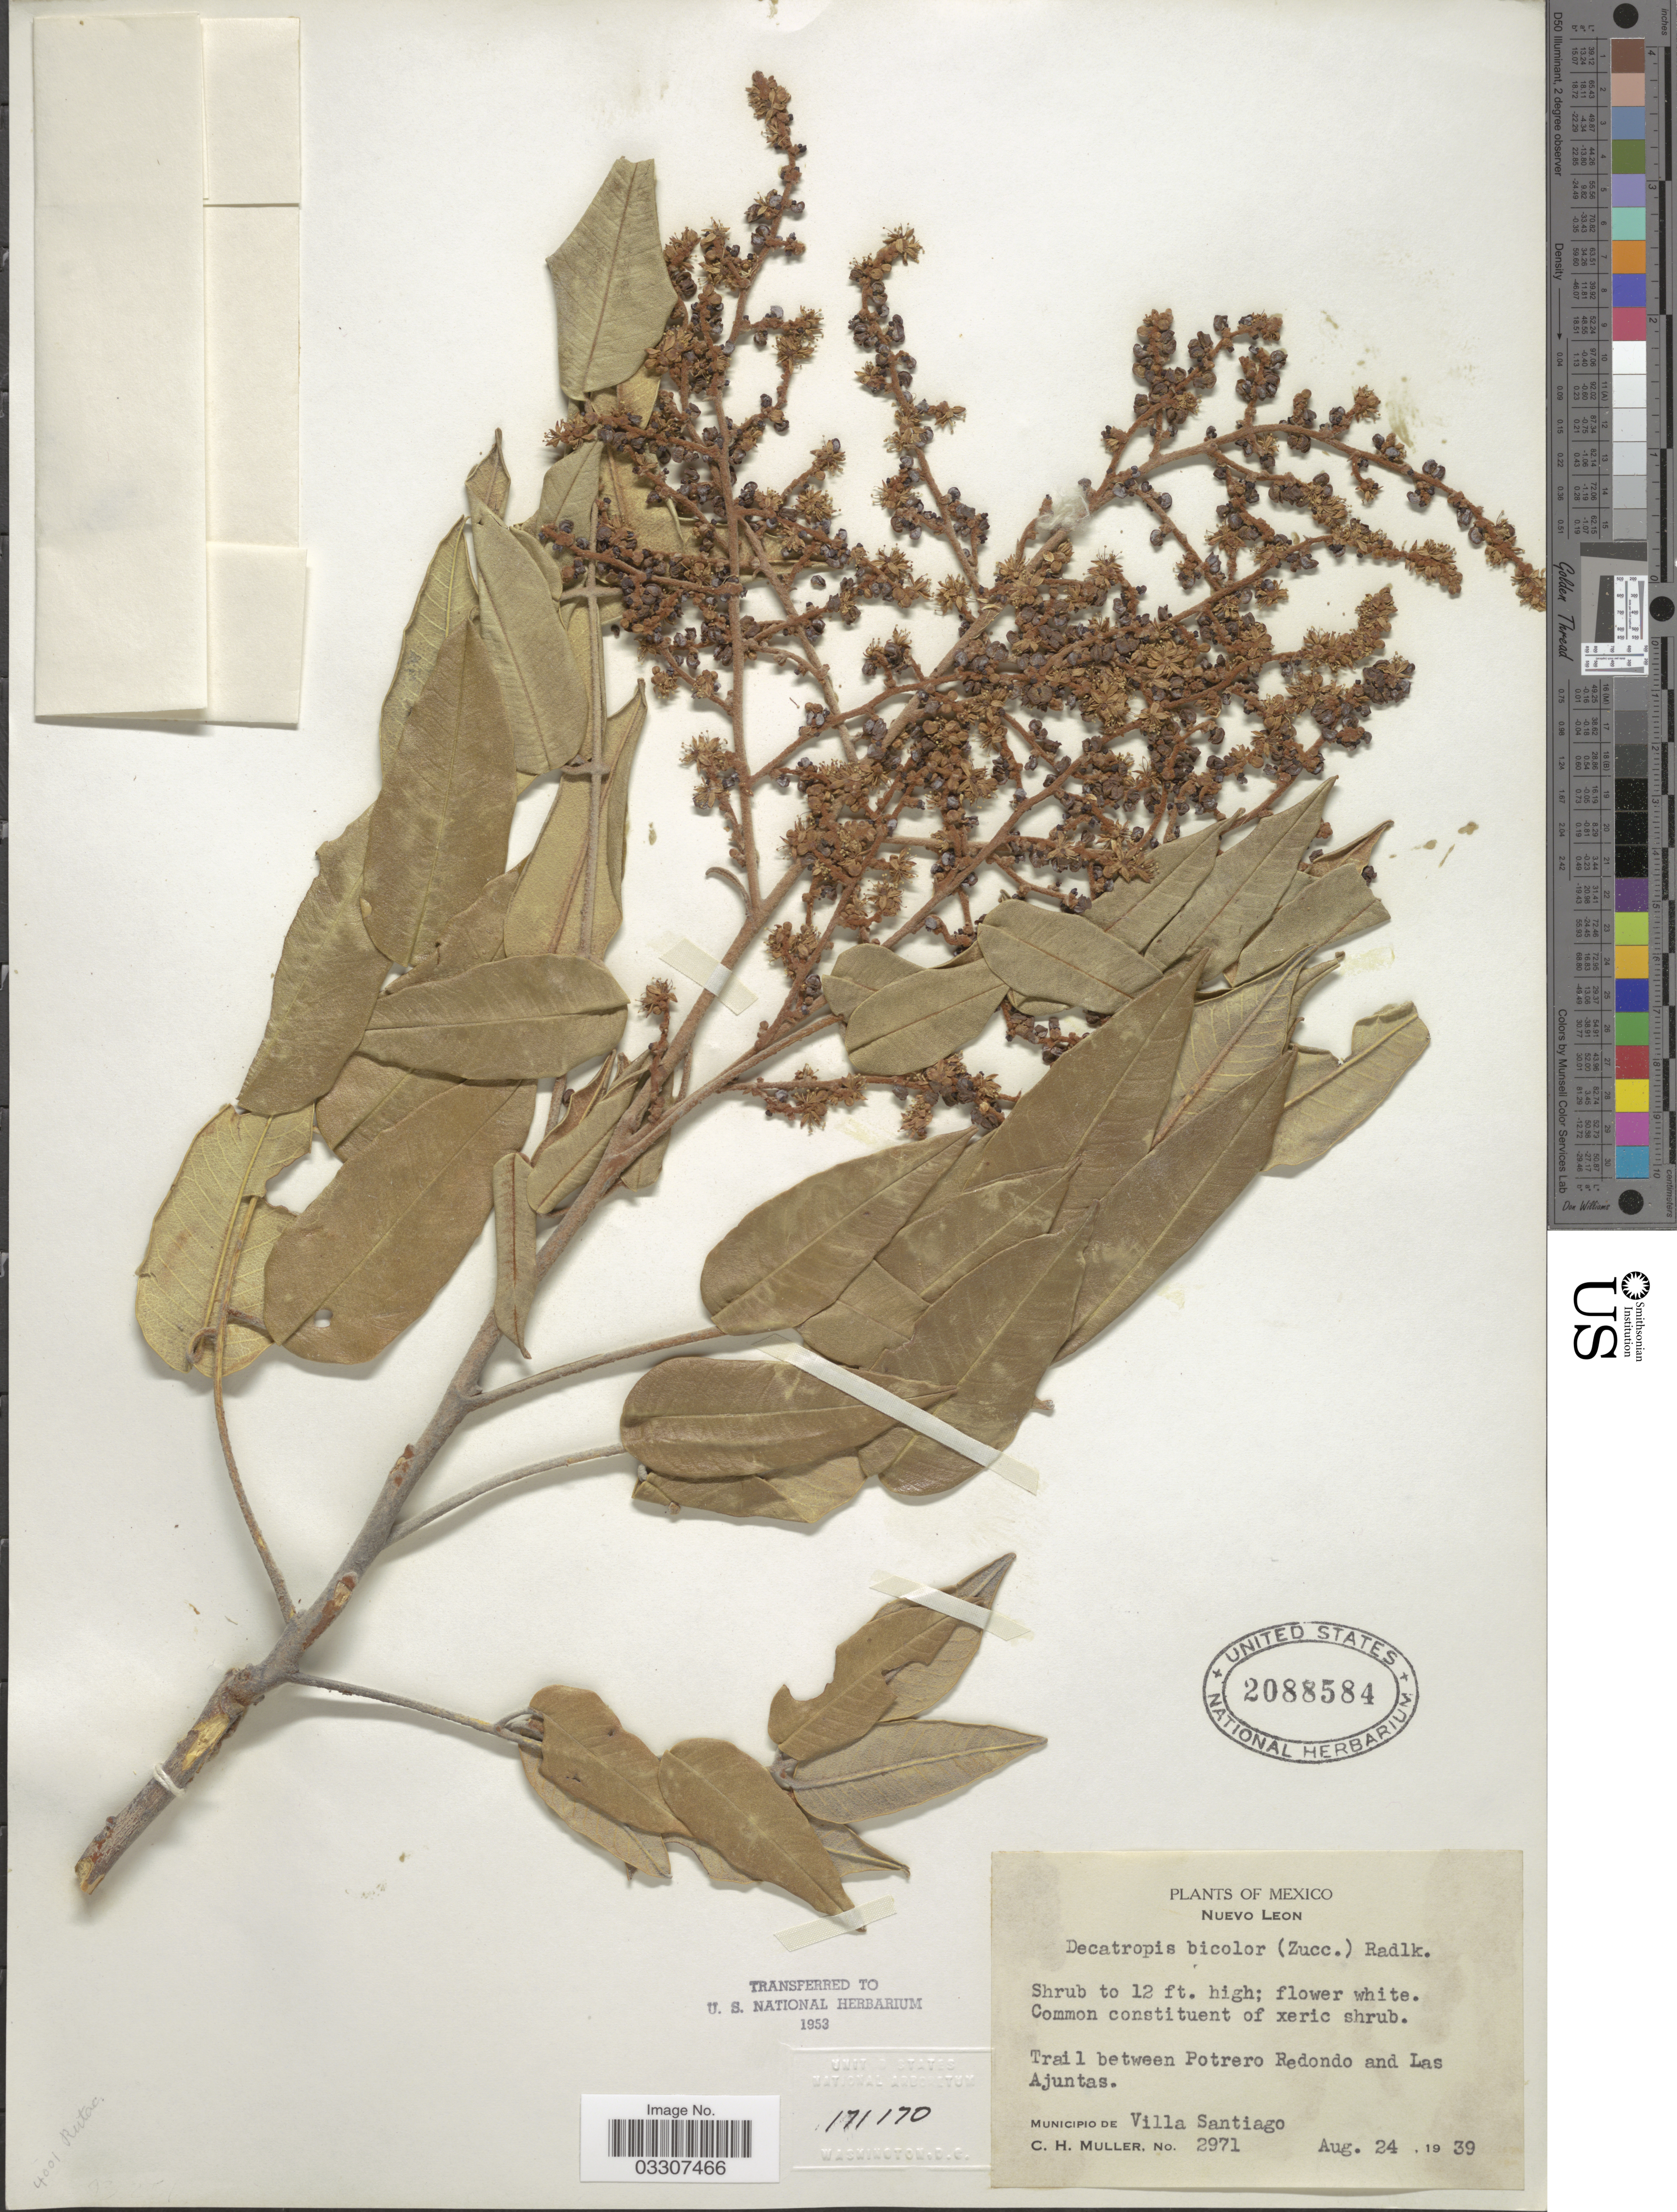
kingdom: Plantae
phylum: Tracheophyta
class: Magnoliopsida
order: Sapindales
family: Rutaceae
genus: Decatropis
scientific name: Decatropis bicolor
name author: (Zucc.) Radlk.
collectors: C. H. Mueller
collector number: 2971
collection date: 1939-08-24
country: Mexico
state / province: Nuevo León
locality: Trail between Potrero Redondo and Las Ajuntas. Municipio de Villa Santiago.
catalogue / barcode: US 2088584